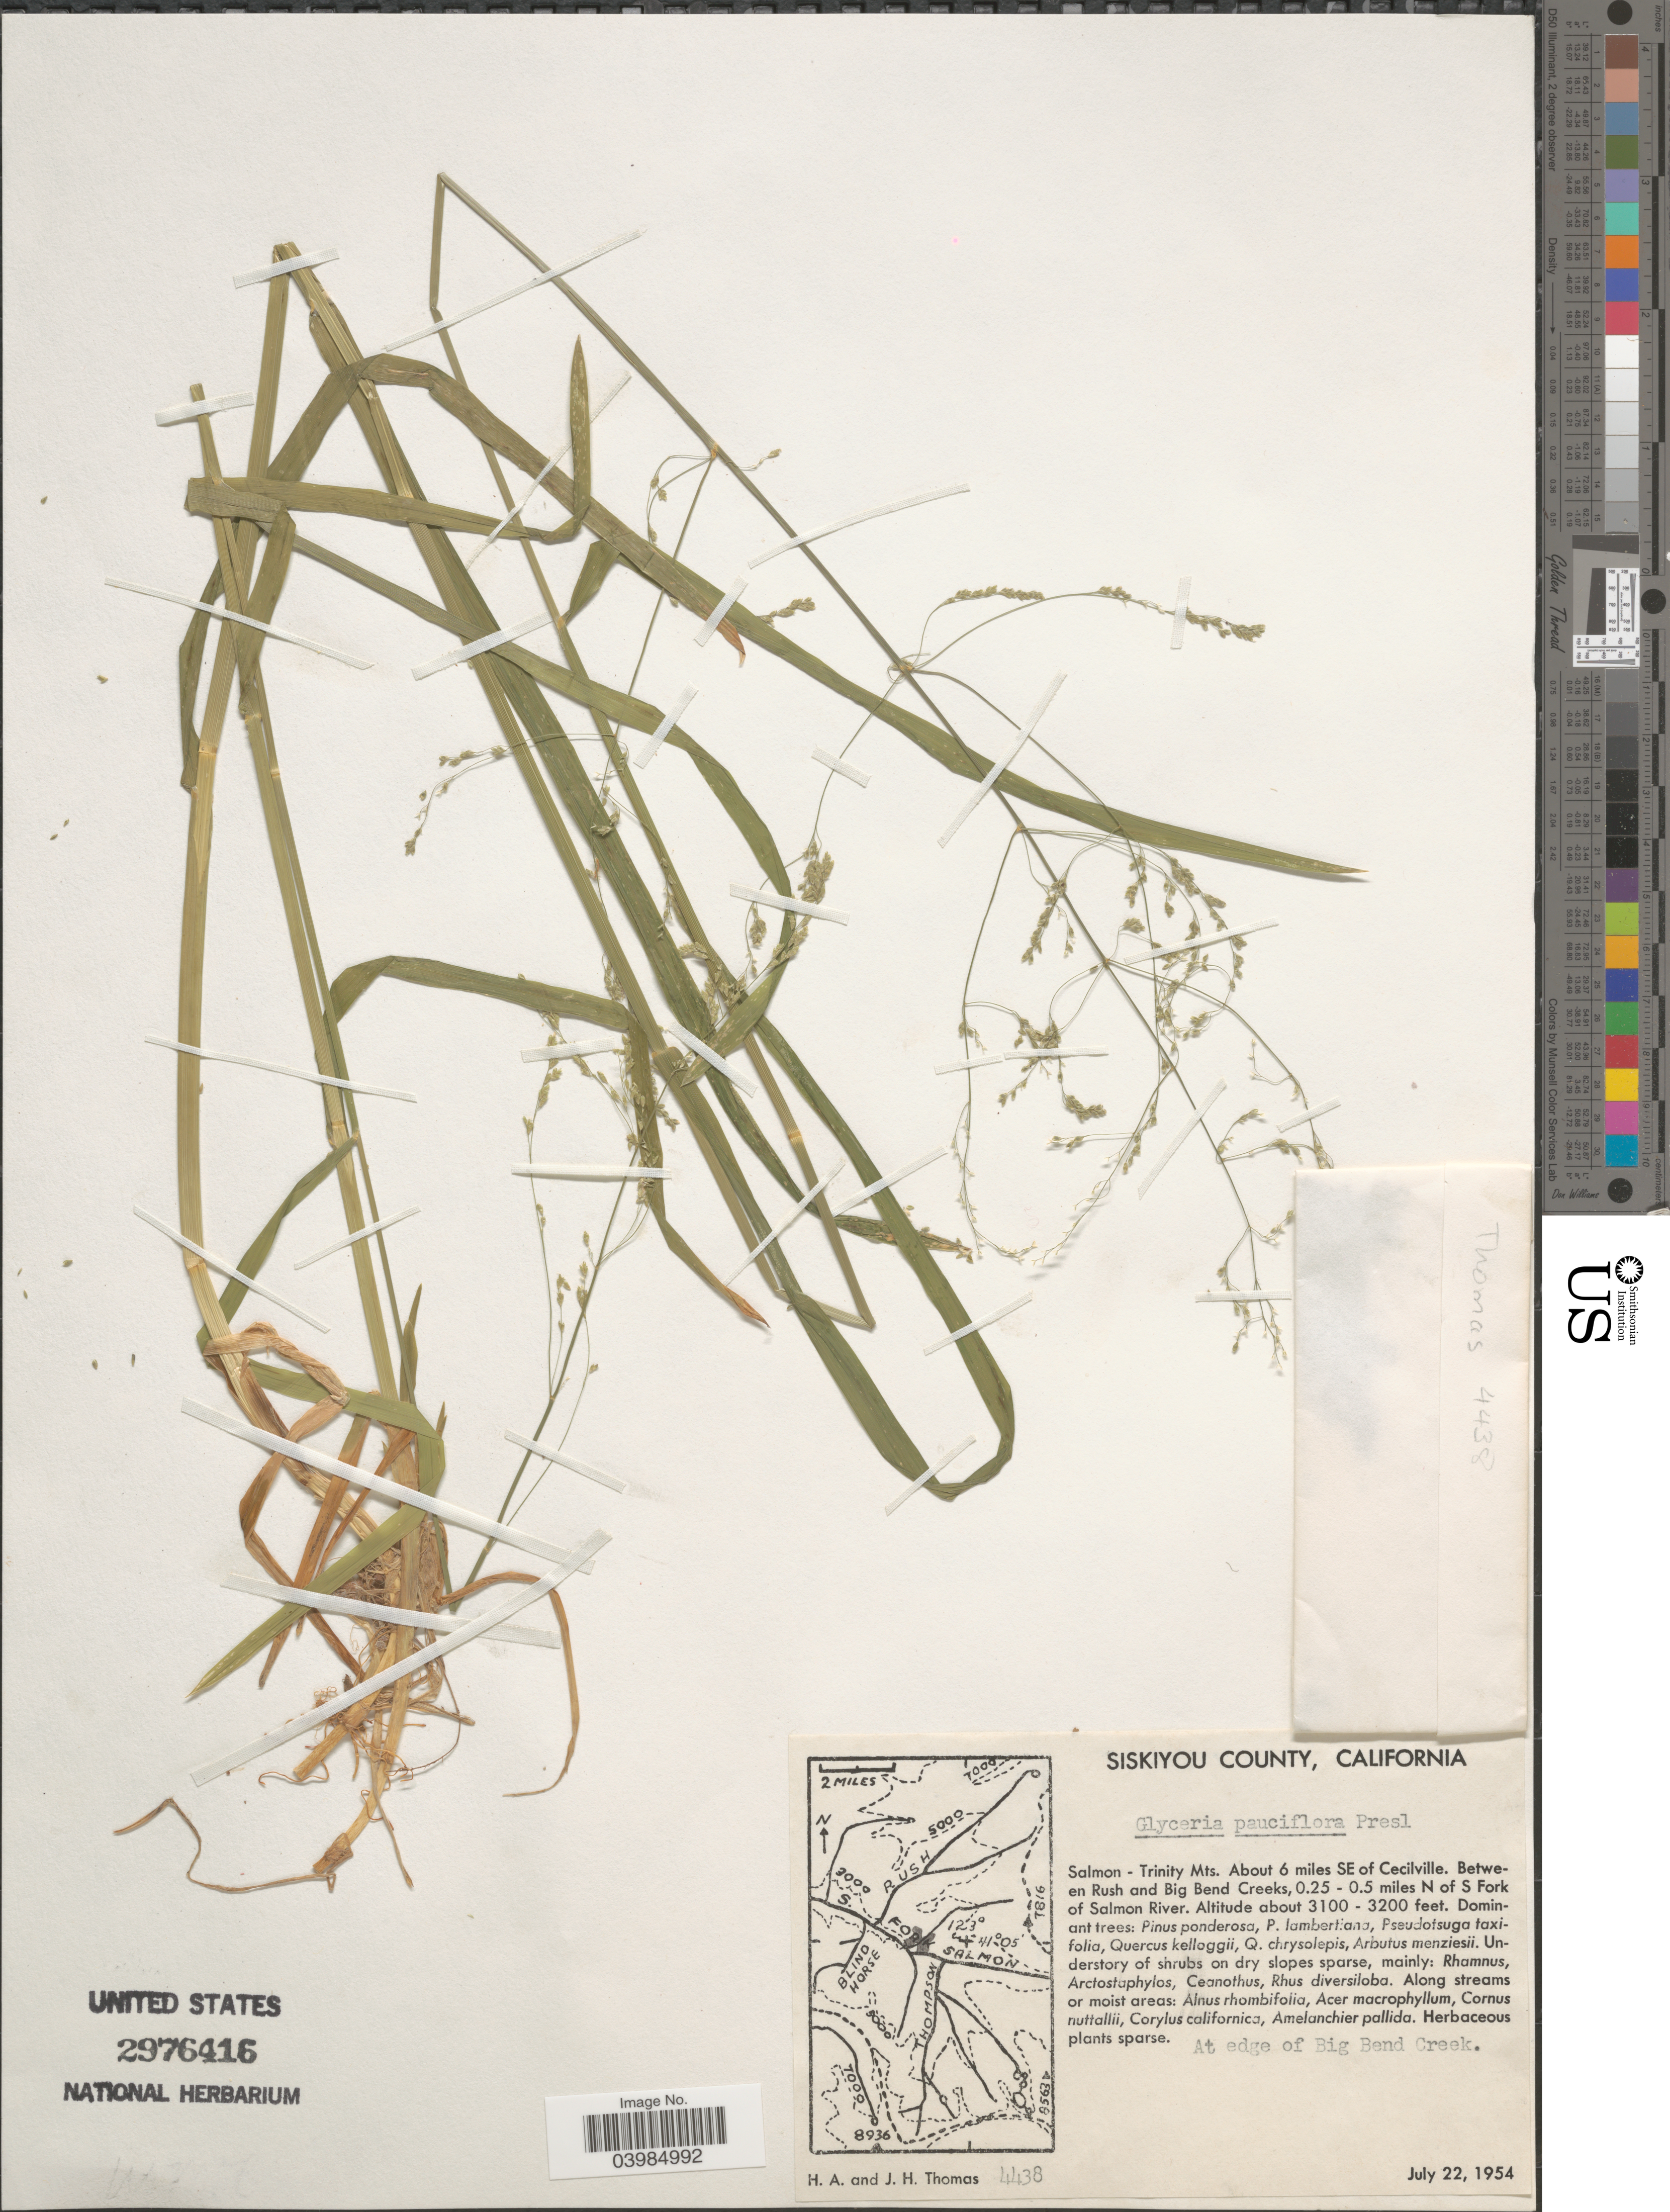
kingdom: Plantae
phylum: Tracheophyta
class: Liliopsida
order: Poales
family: Poaceae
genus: Glyceria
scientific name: Glyceria sp.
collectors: H. Thomas & J. H. Thomas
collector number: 4438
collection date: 1954-07-22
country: United States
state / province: California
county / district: Siskiyou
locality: Siskiyou County. Salmon - Trinity Mts. About 6 miles SE of Cecilville. Between Rush and Big Bend Creeks, 0.25 - 0.5 miles N of S Fork of Salmon River. At edge of Big Bend Creek.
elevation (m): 945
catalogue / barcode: US 2976416